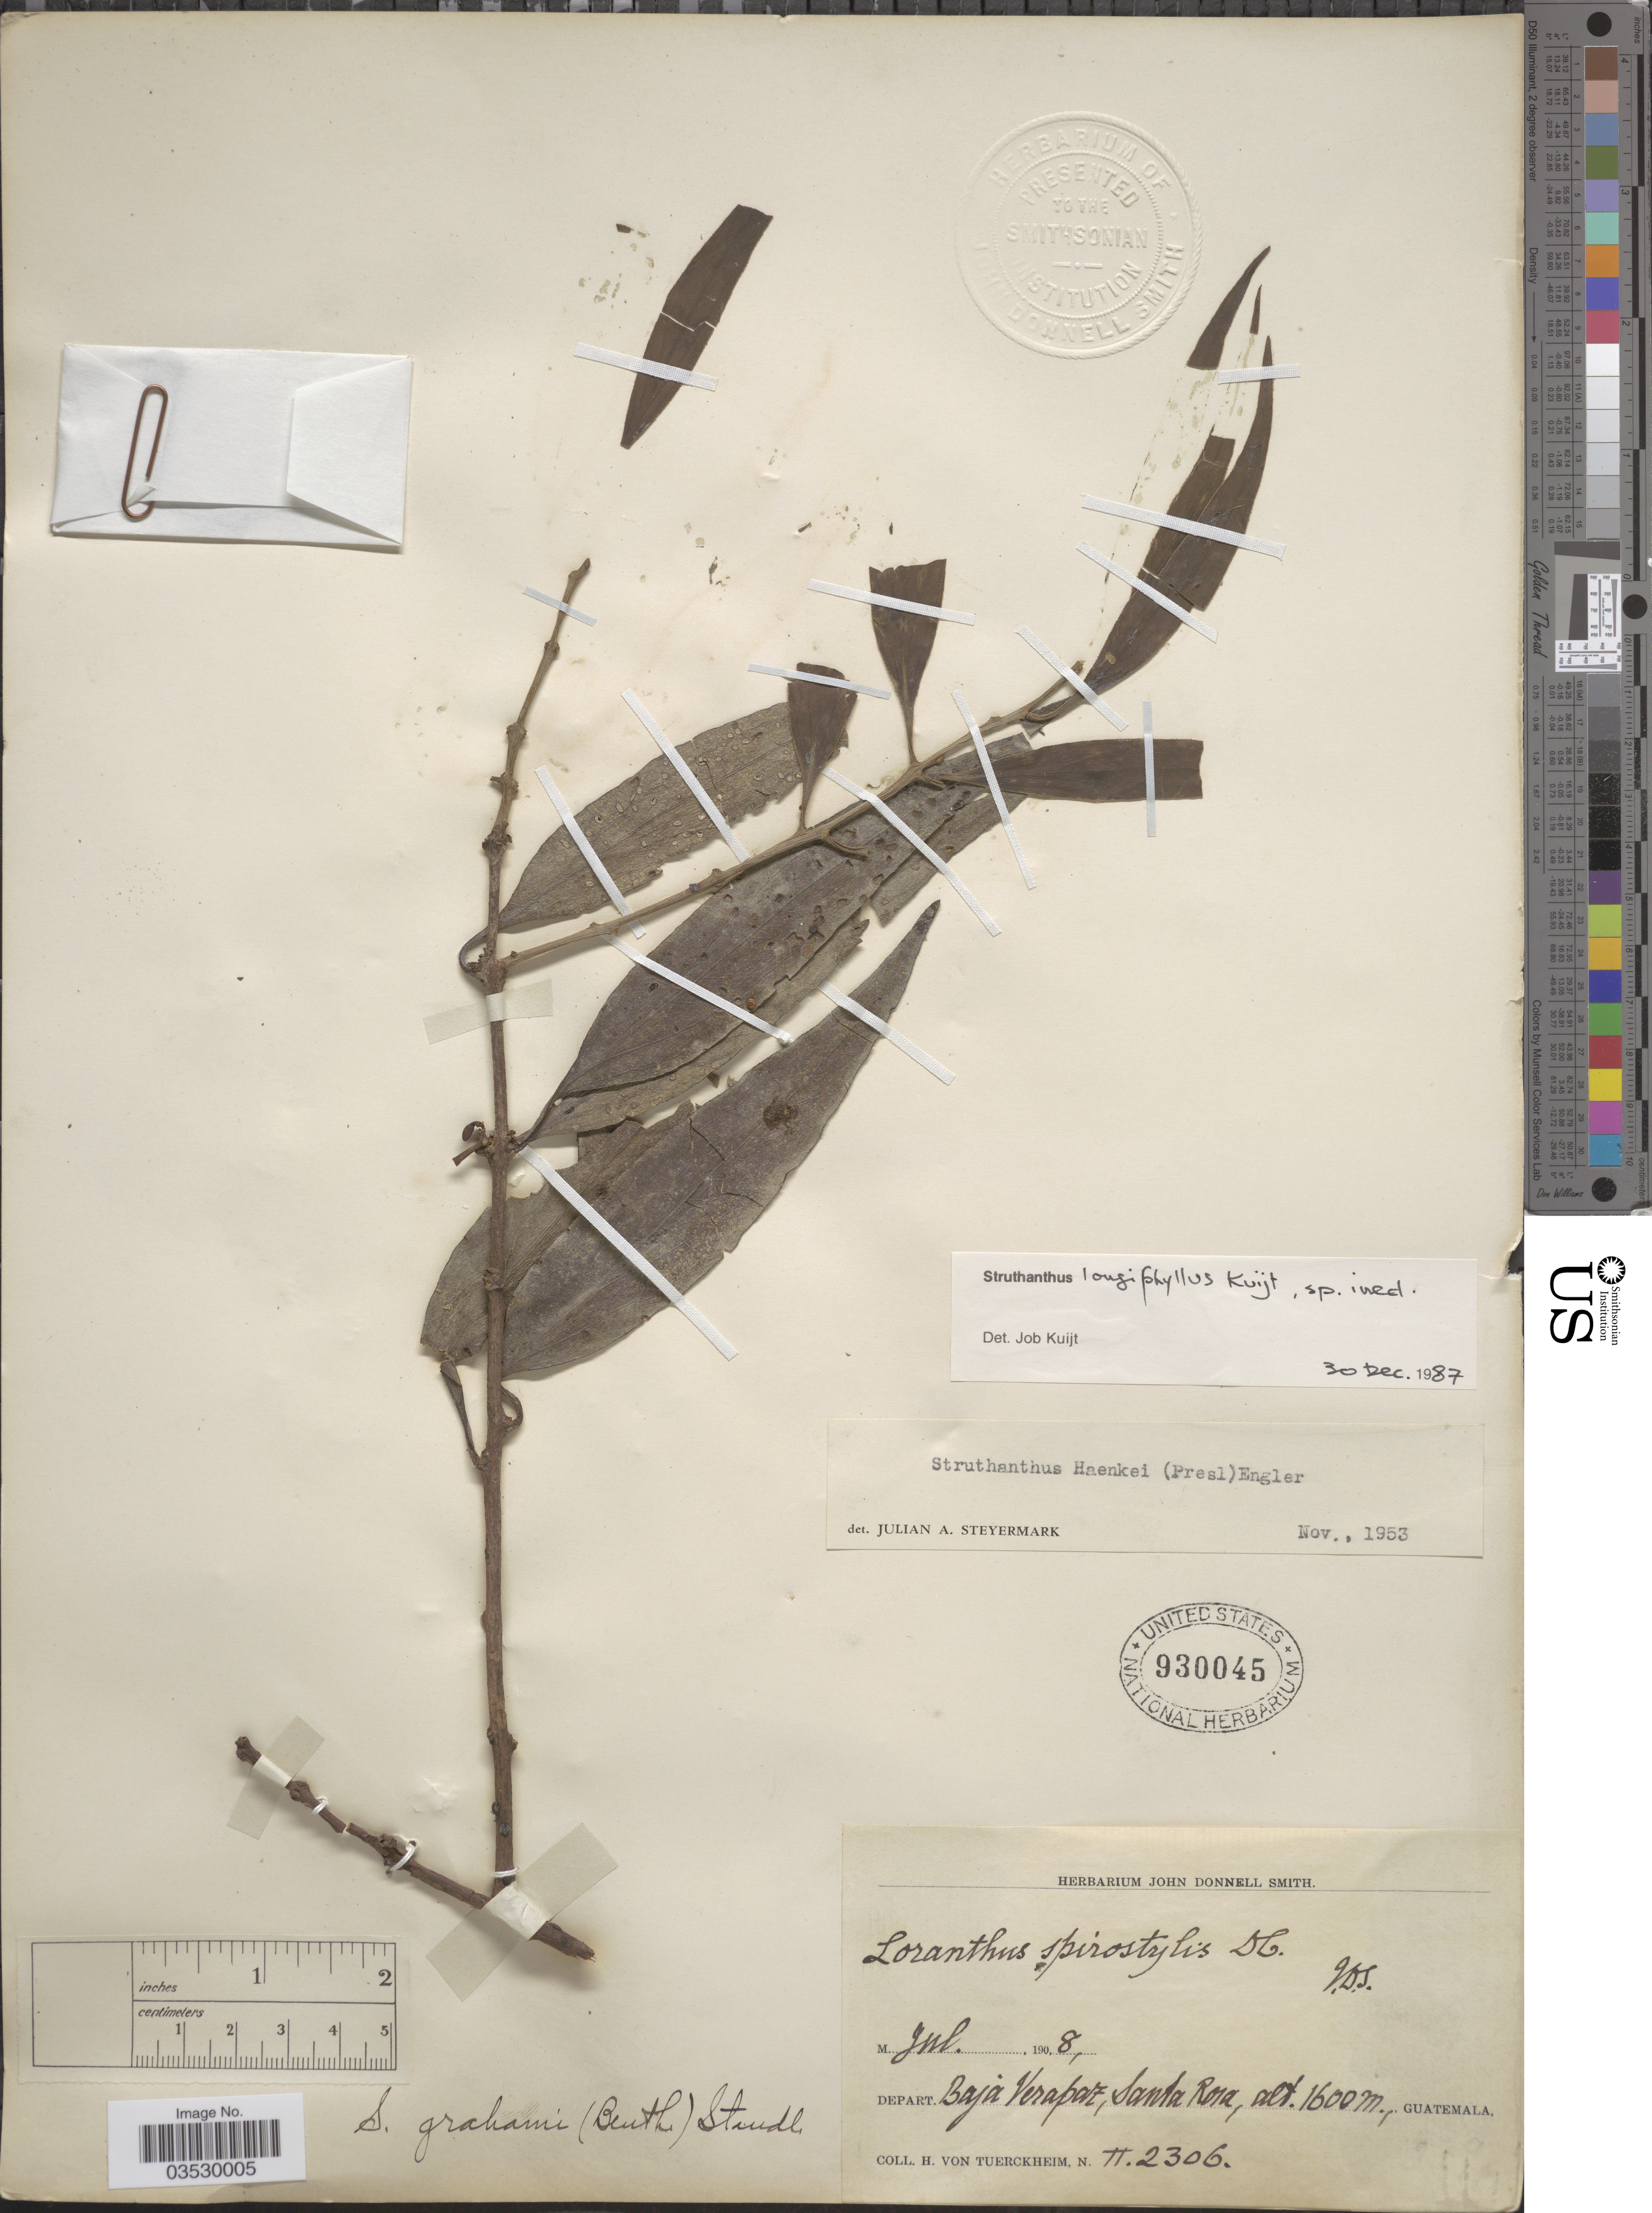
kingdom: Plantae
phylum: Tracheophyta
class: Magnoliopsida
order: Santalales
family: Loranthaceae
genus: Struthanthus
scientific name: Struthanthus longiphyllus Kuijt sp. nov. ined.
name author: Kuijt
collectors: H. von Tuerckheim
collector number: II2306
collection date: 1908-07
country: Guatemala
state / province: Baja Verapaz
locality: Depart. Baja Verapaz, Santa Rosa.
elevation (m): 1600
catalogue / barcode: US 930045